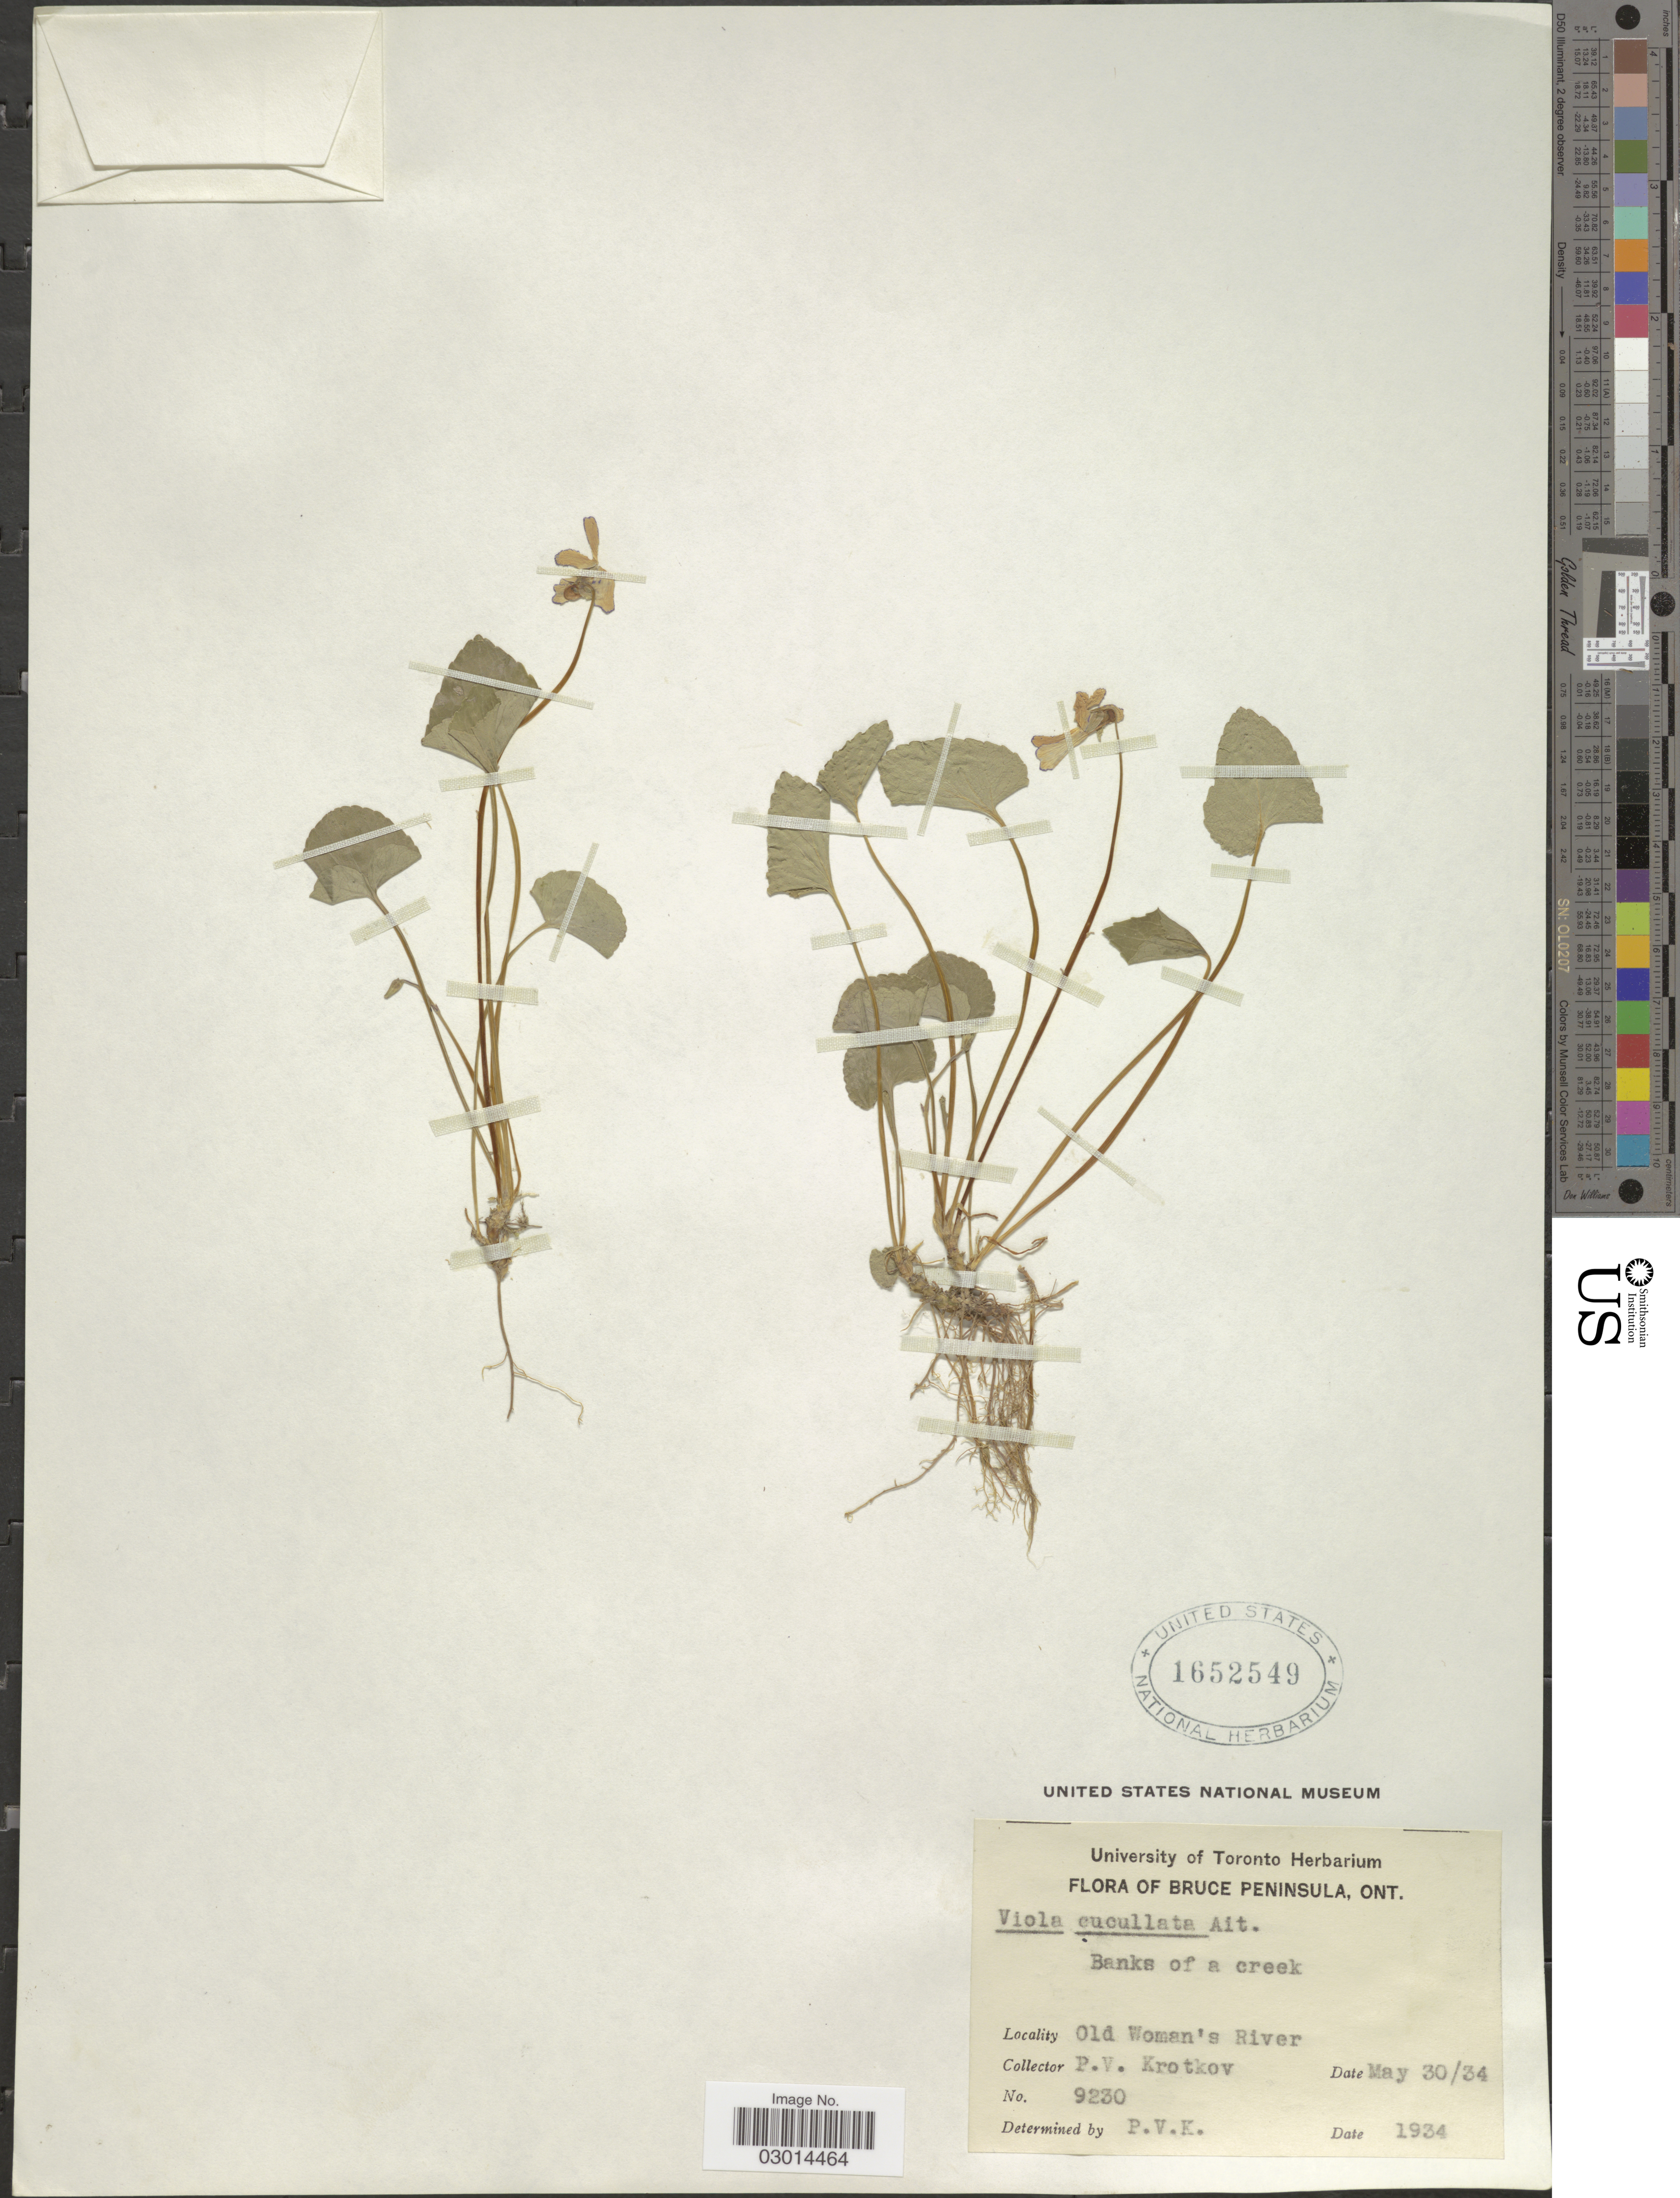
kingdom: Plantae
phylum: Tracheophyta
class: Magnoliopsida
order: Malpighiales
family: Violaceae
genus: Viola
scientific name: Viola cucullata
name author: Aiton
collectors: P. V. Krotkov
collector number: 9230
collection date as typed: Transcribed d/m/y: 30/5/34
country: Canada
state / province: Ontario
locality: Bruce Peninsula, Old Woman's River.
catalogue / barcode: US 1652549